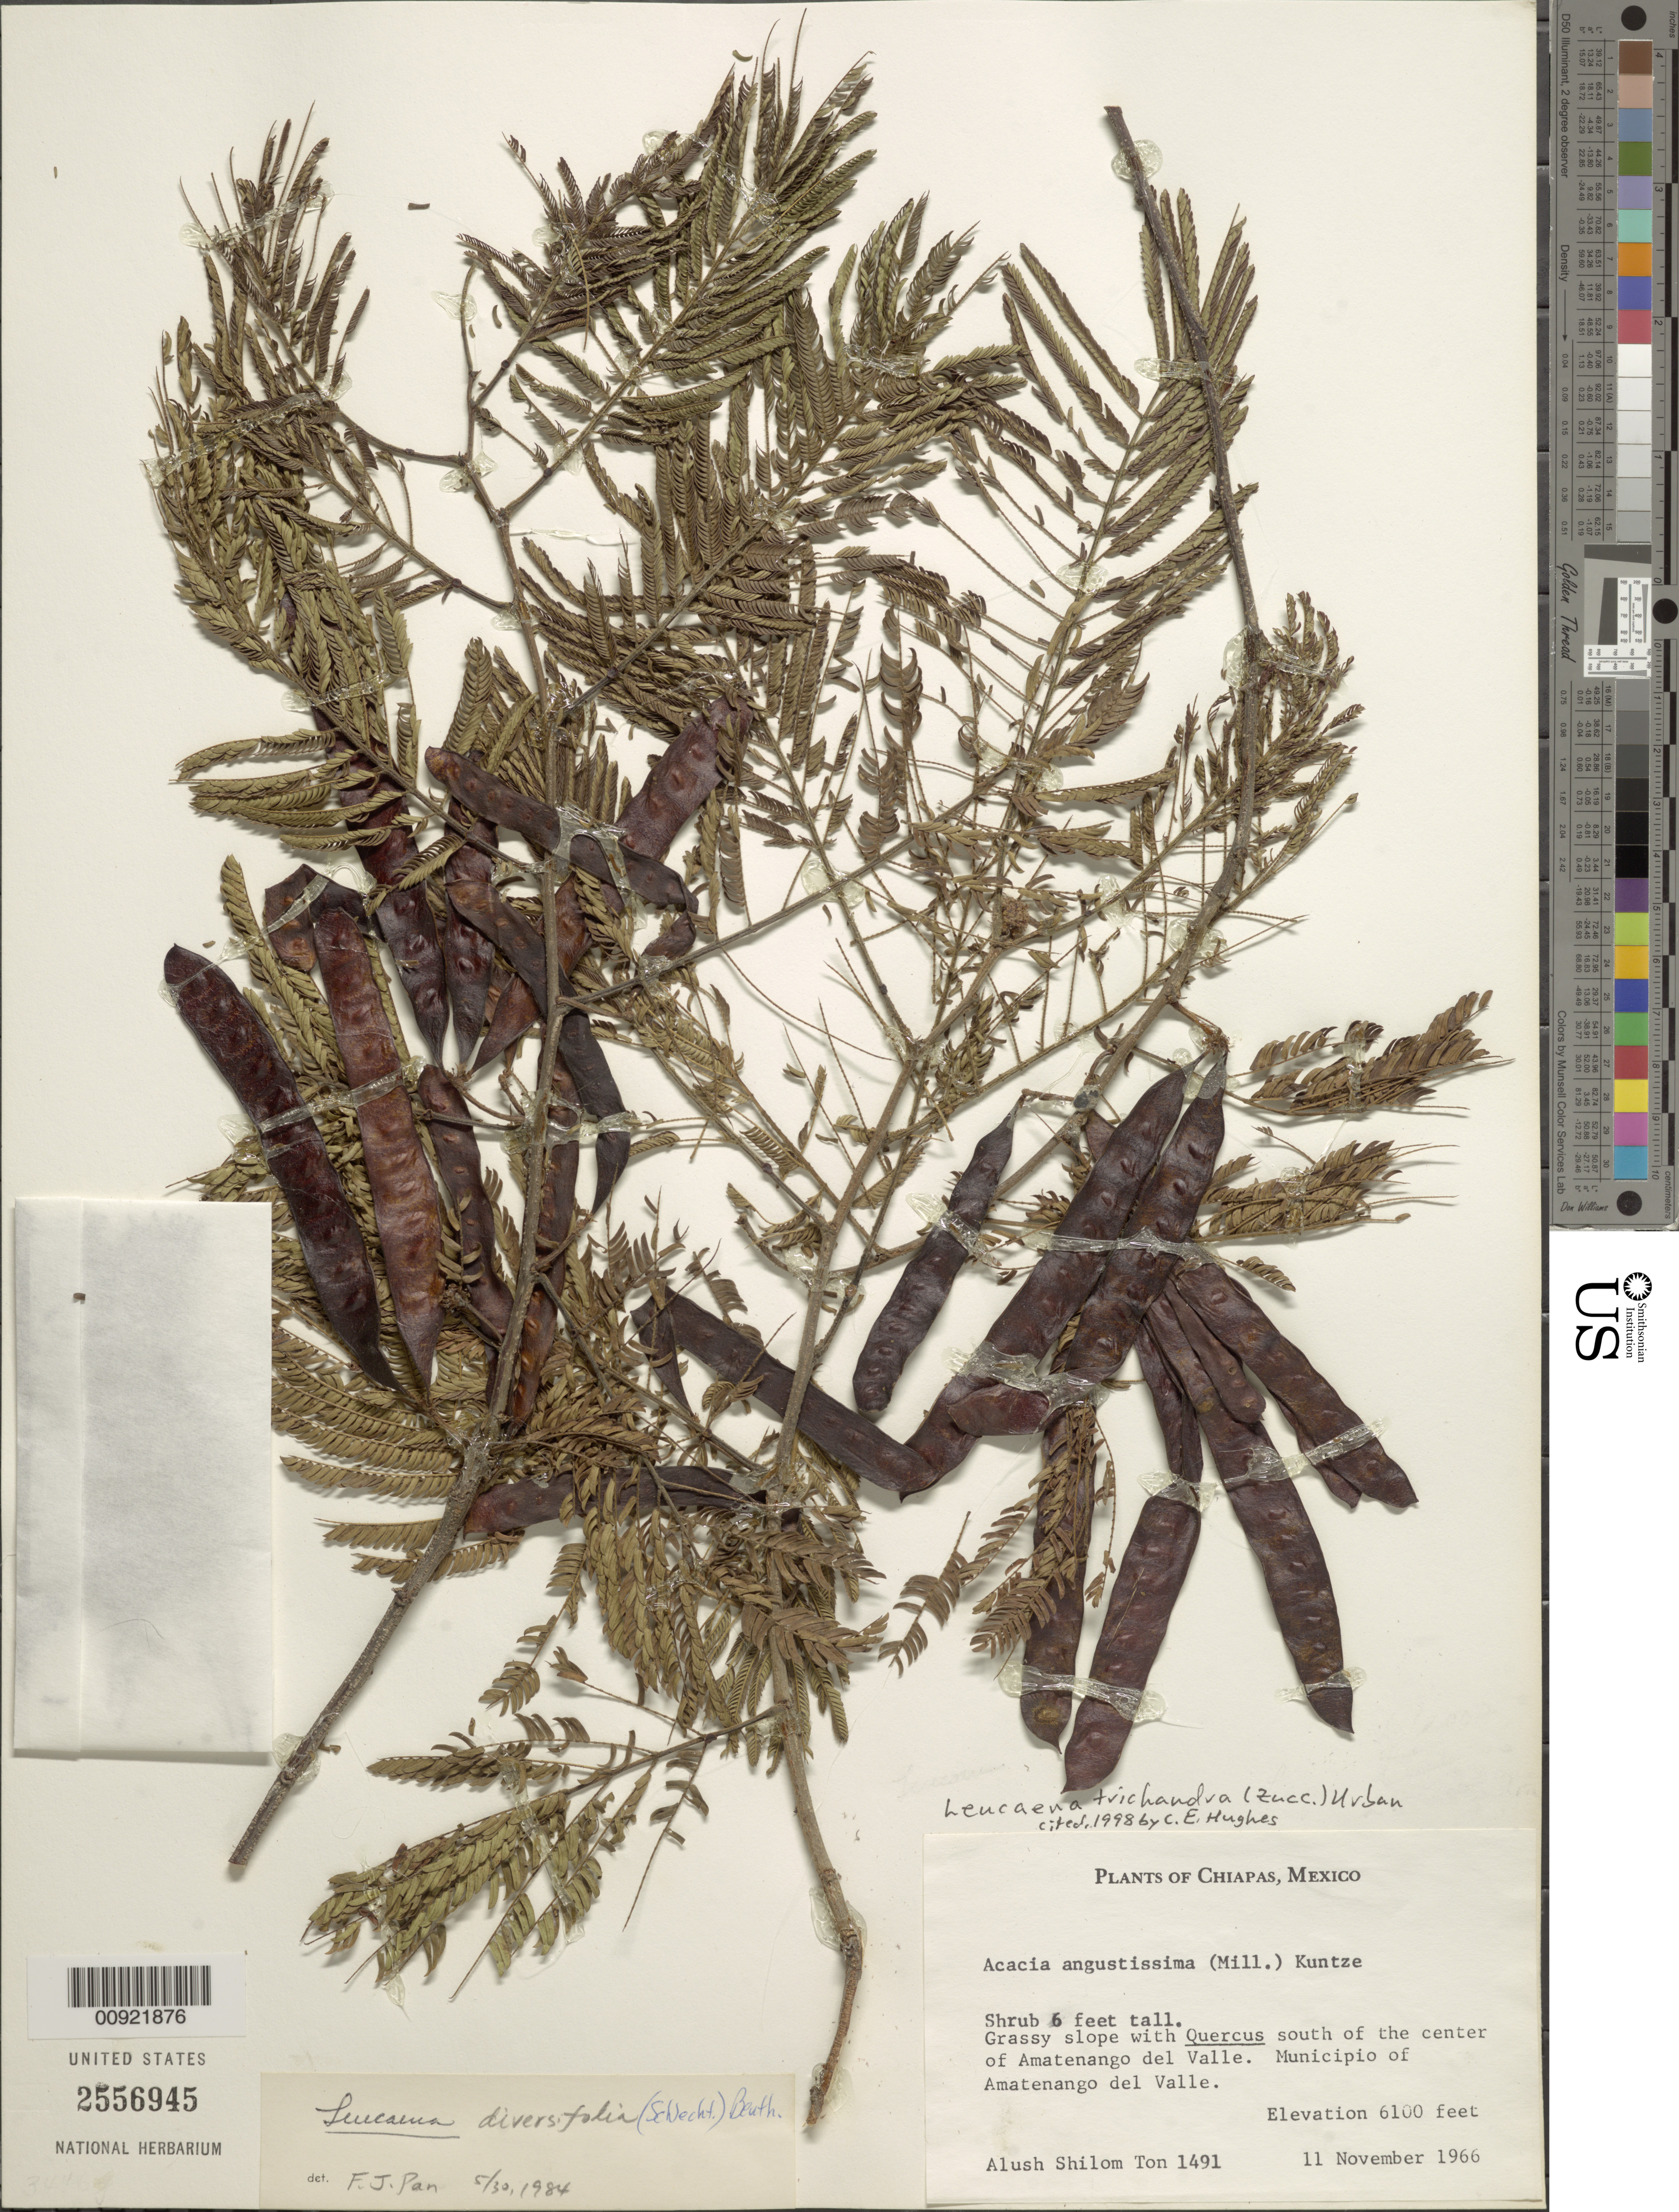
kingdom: Plantae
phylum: Tracheophyta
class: Magnoliopsida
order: Fabales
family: Fabaceae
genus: Leucaena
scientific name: Leucaena trichandra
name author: (Zucc.) Urb.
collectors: A. Shilom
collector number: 1491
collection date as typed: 11 Nov 1966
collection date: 1966-11-11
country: Mexico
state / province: Chiapas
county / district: Amatenango del Valle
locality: South of Center of Amatenango del Valle. Municipio of Amatenango del Valle, Chiapas.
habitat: Grassy slope with Quercus.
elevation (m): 1859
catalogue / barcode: US 2556945